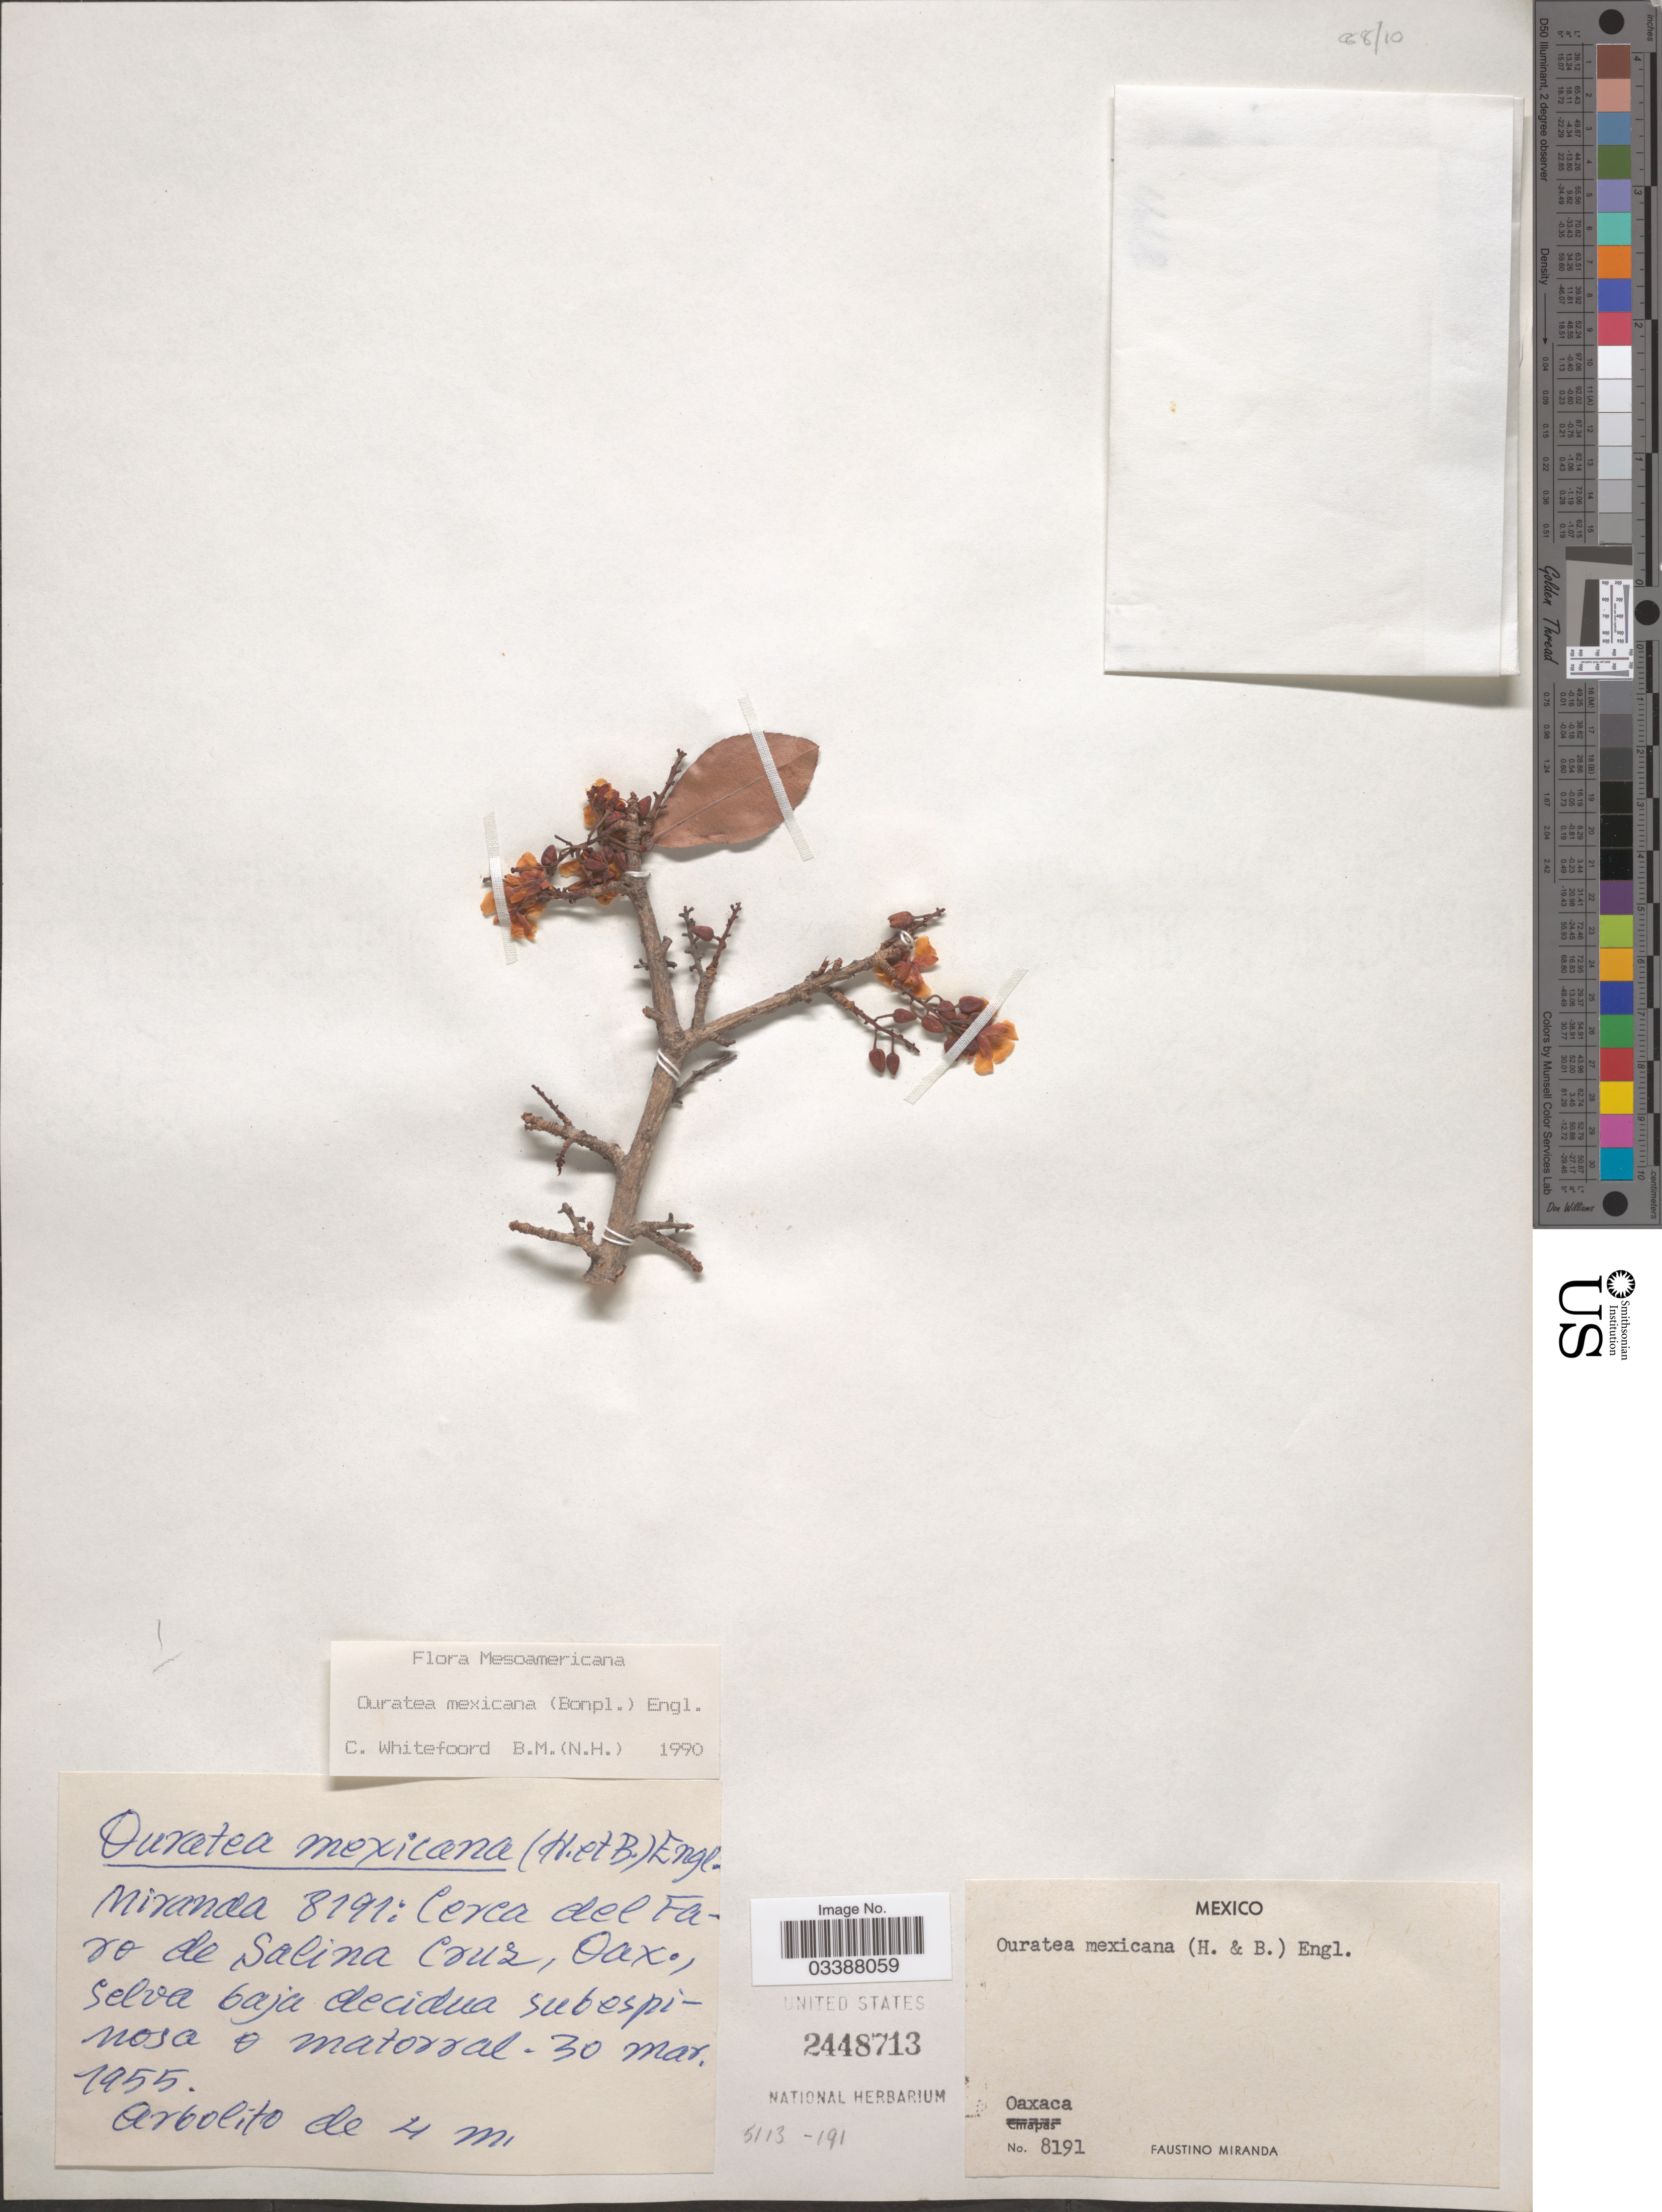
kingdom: Plantae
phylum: Tracheophyta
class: Magnoliopsida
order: Malpighiales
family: Ochnaceae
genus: Ouratea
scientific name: Ouratea mexicana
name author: (Humb.) Engl.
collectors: F. Miranda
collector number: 8191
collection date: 1955-03-30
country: Mexico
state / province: Oaxaca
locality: Cerca del Faro de Salina Cruz.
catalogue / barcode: US 2448713